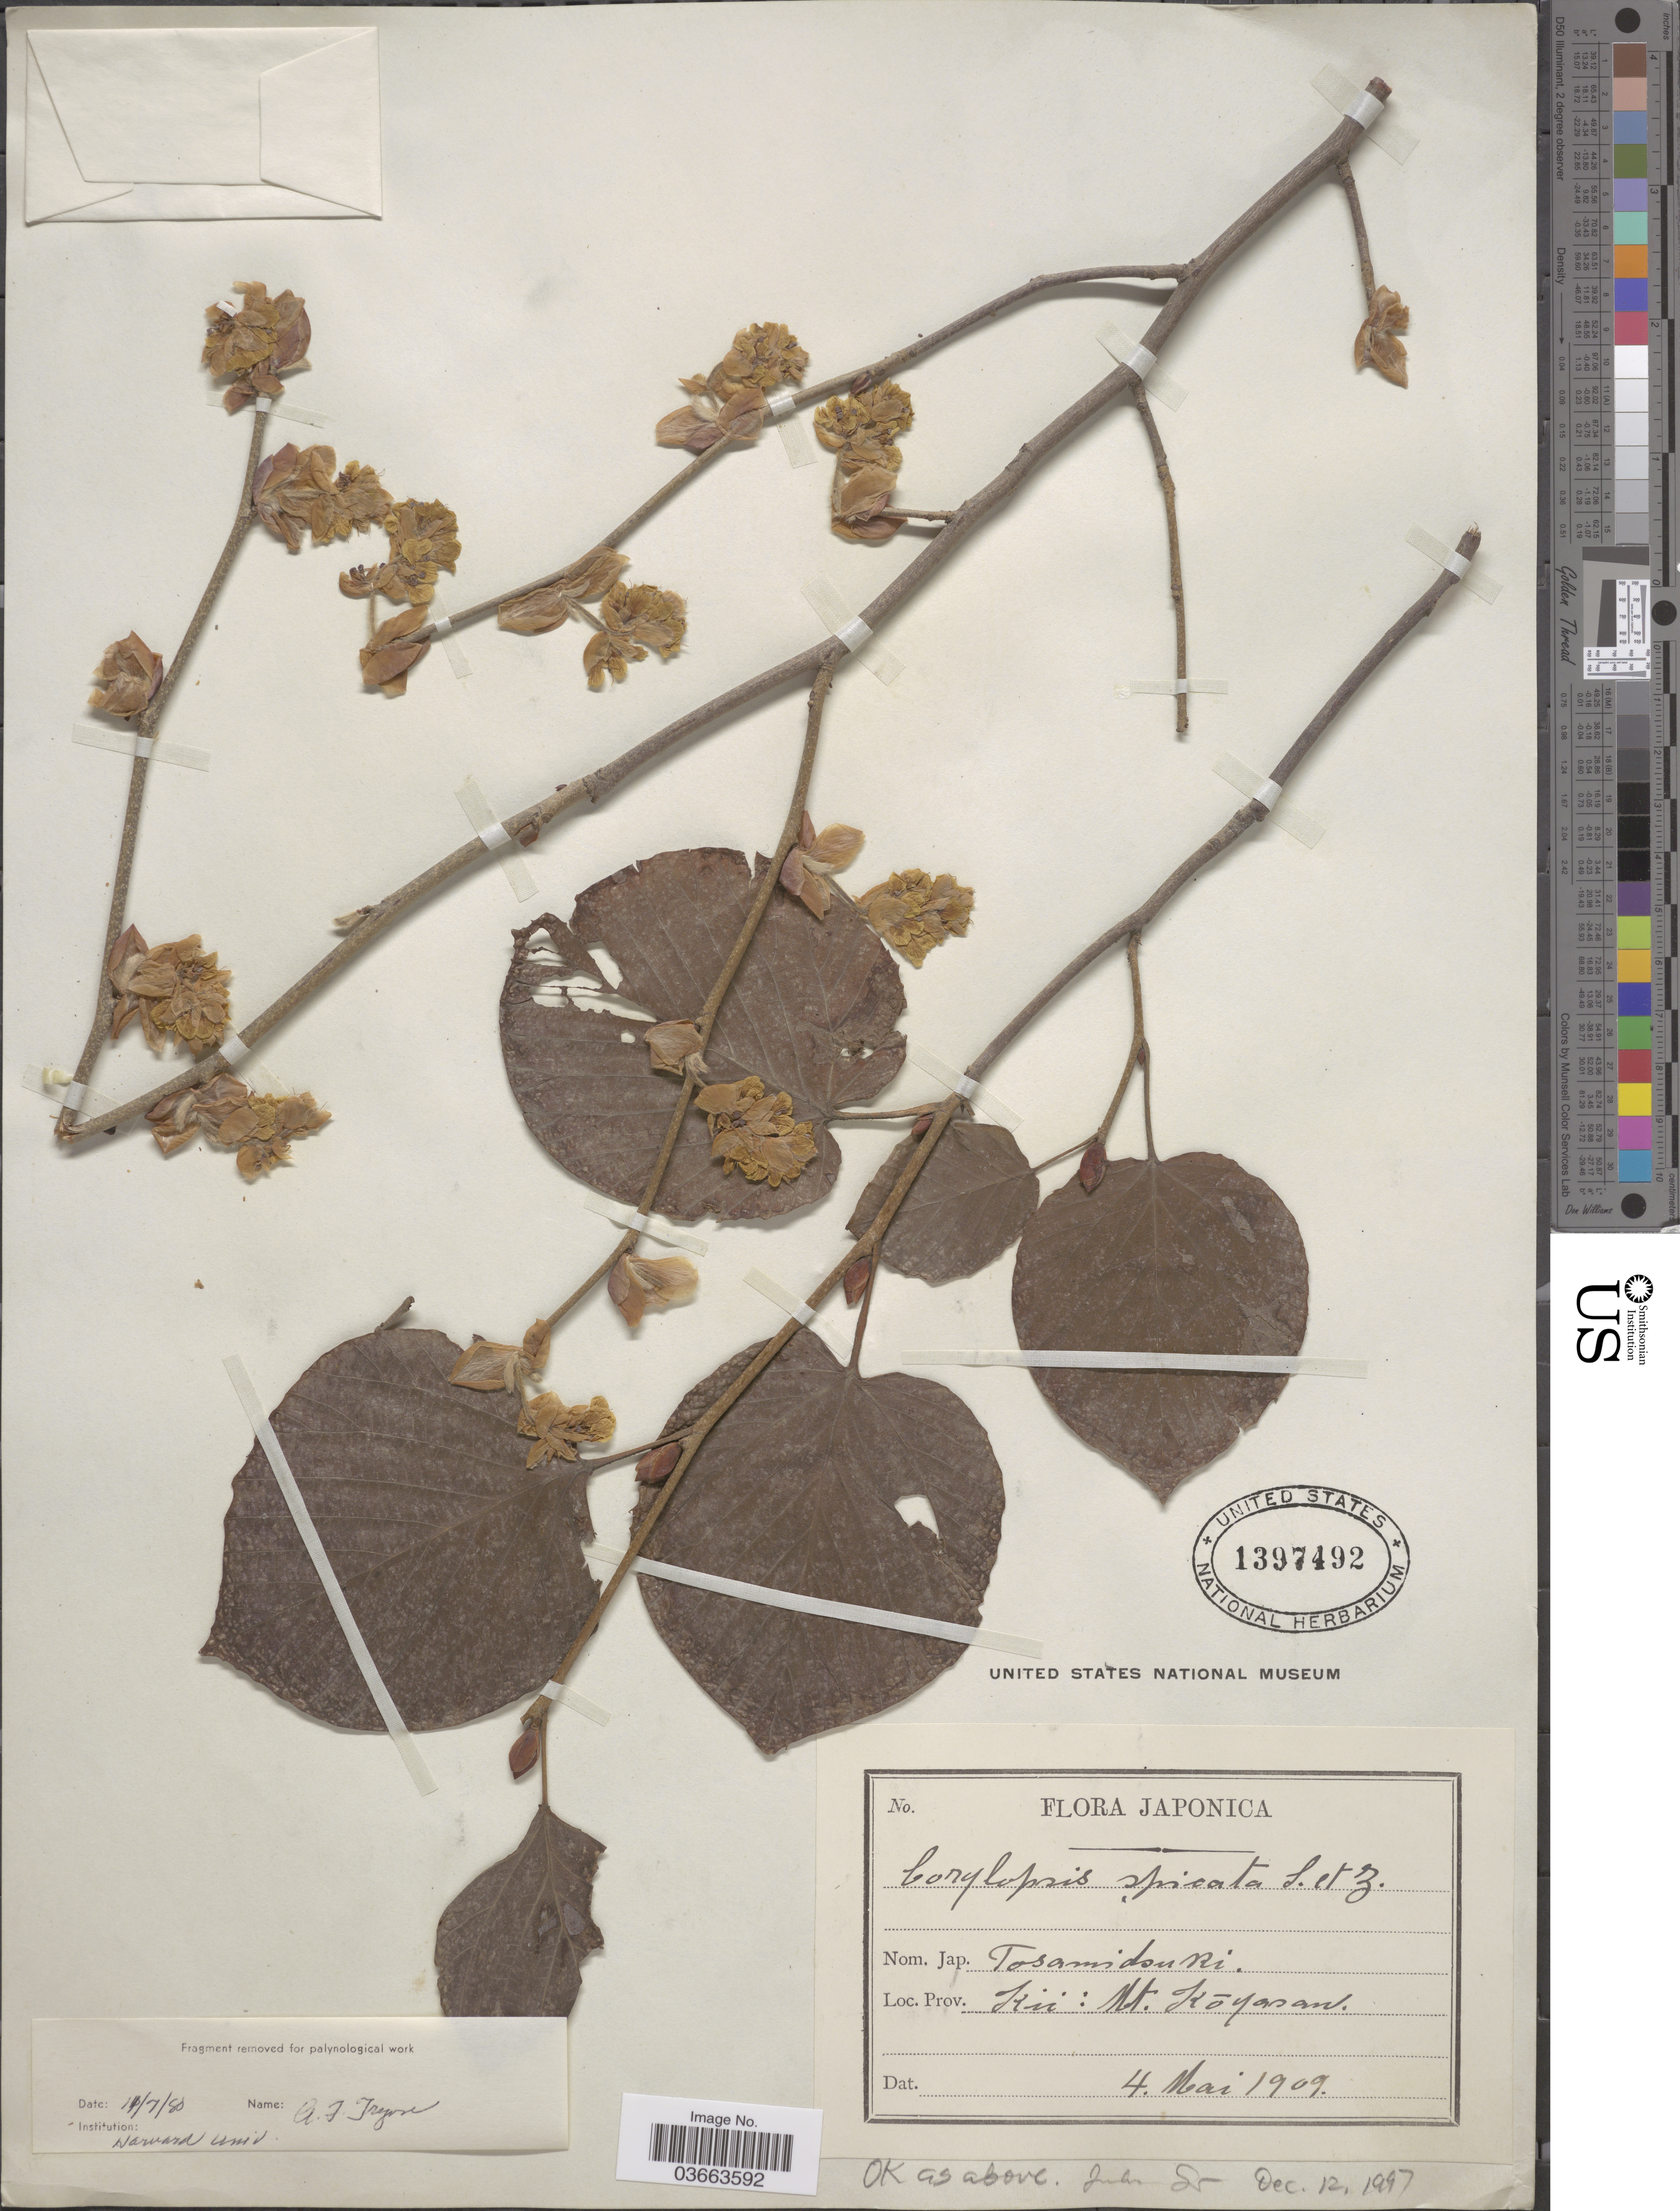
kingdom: Plantae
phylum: Tracheophyta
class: Magnoliopsida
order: Saxifragales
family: Hamamelidaceae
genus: Corylopsis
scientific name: Corylopsis spicata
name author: Siebold & Zucc.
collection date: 1909-05-04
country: Japan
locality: Kii: Mt. Kôyasan.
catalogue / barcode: US 1397492